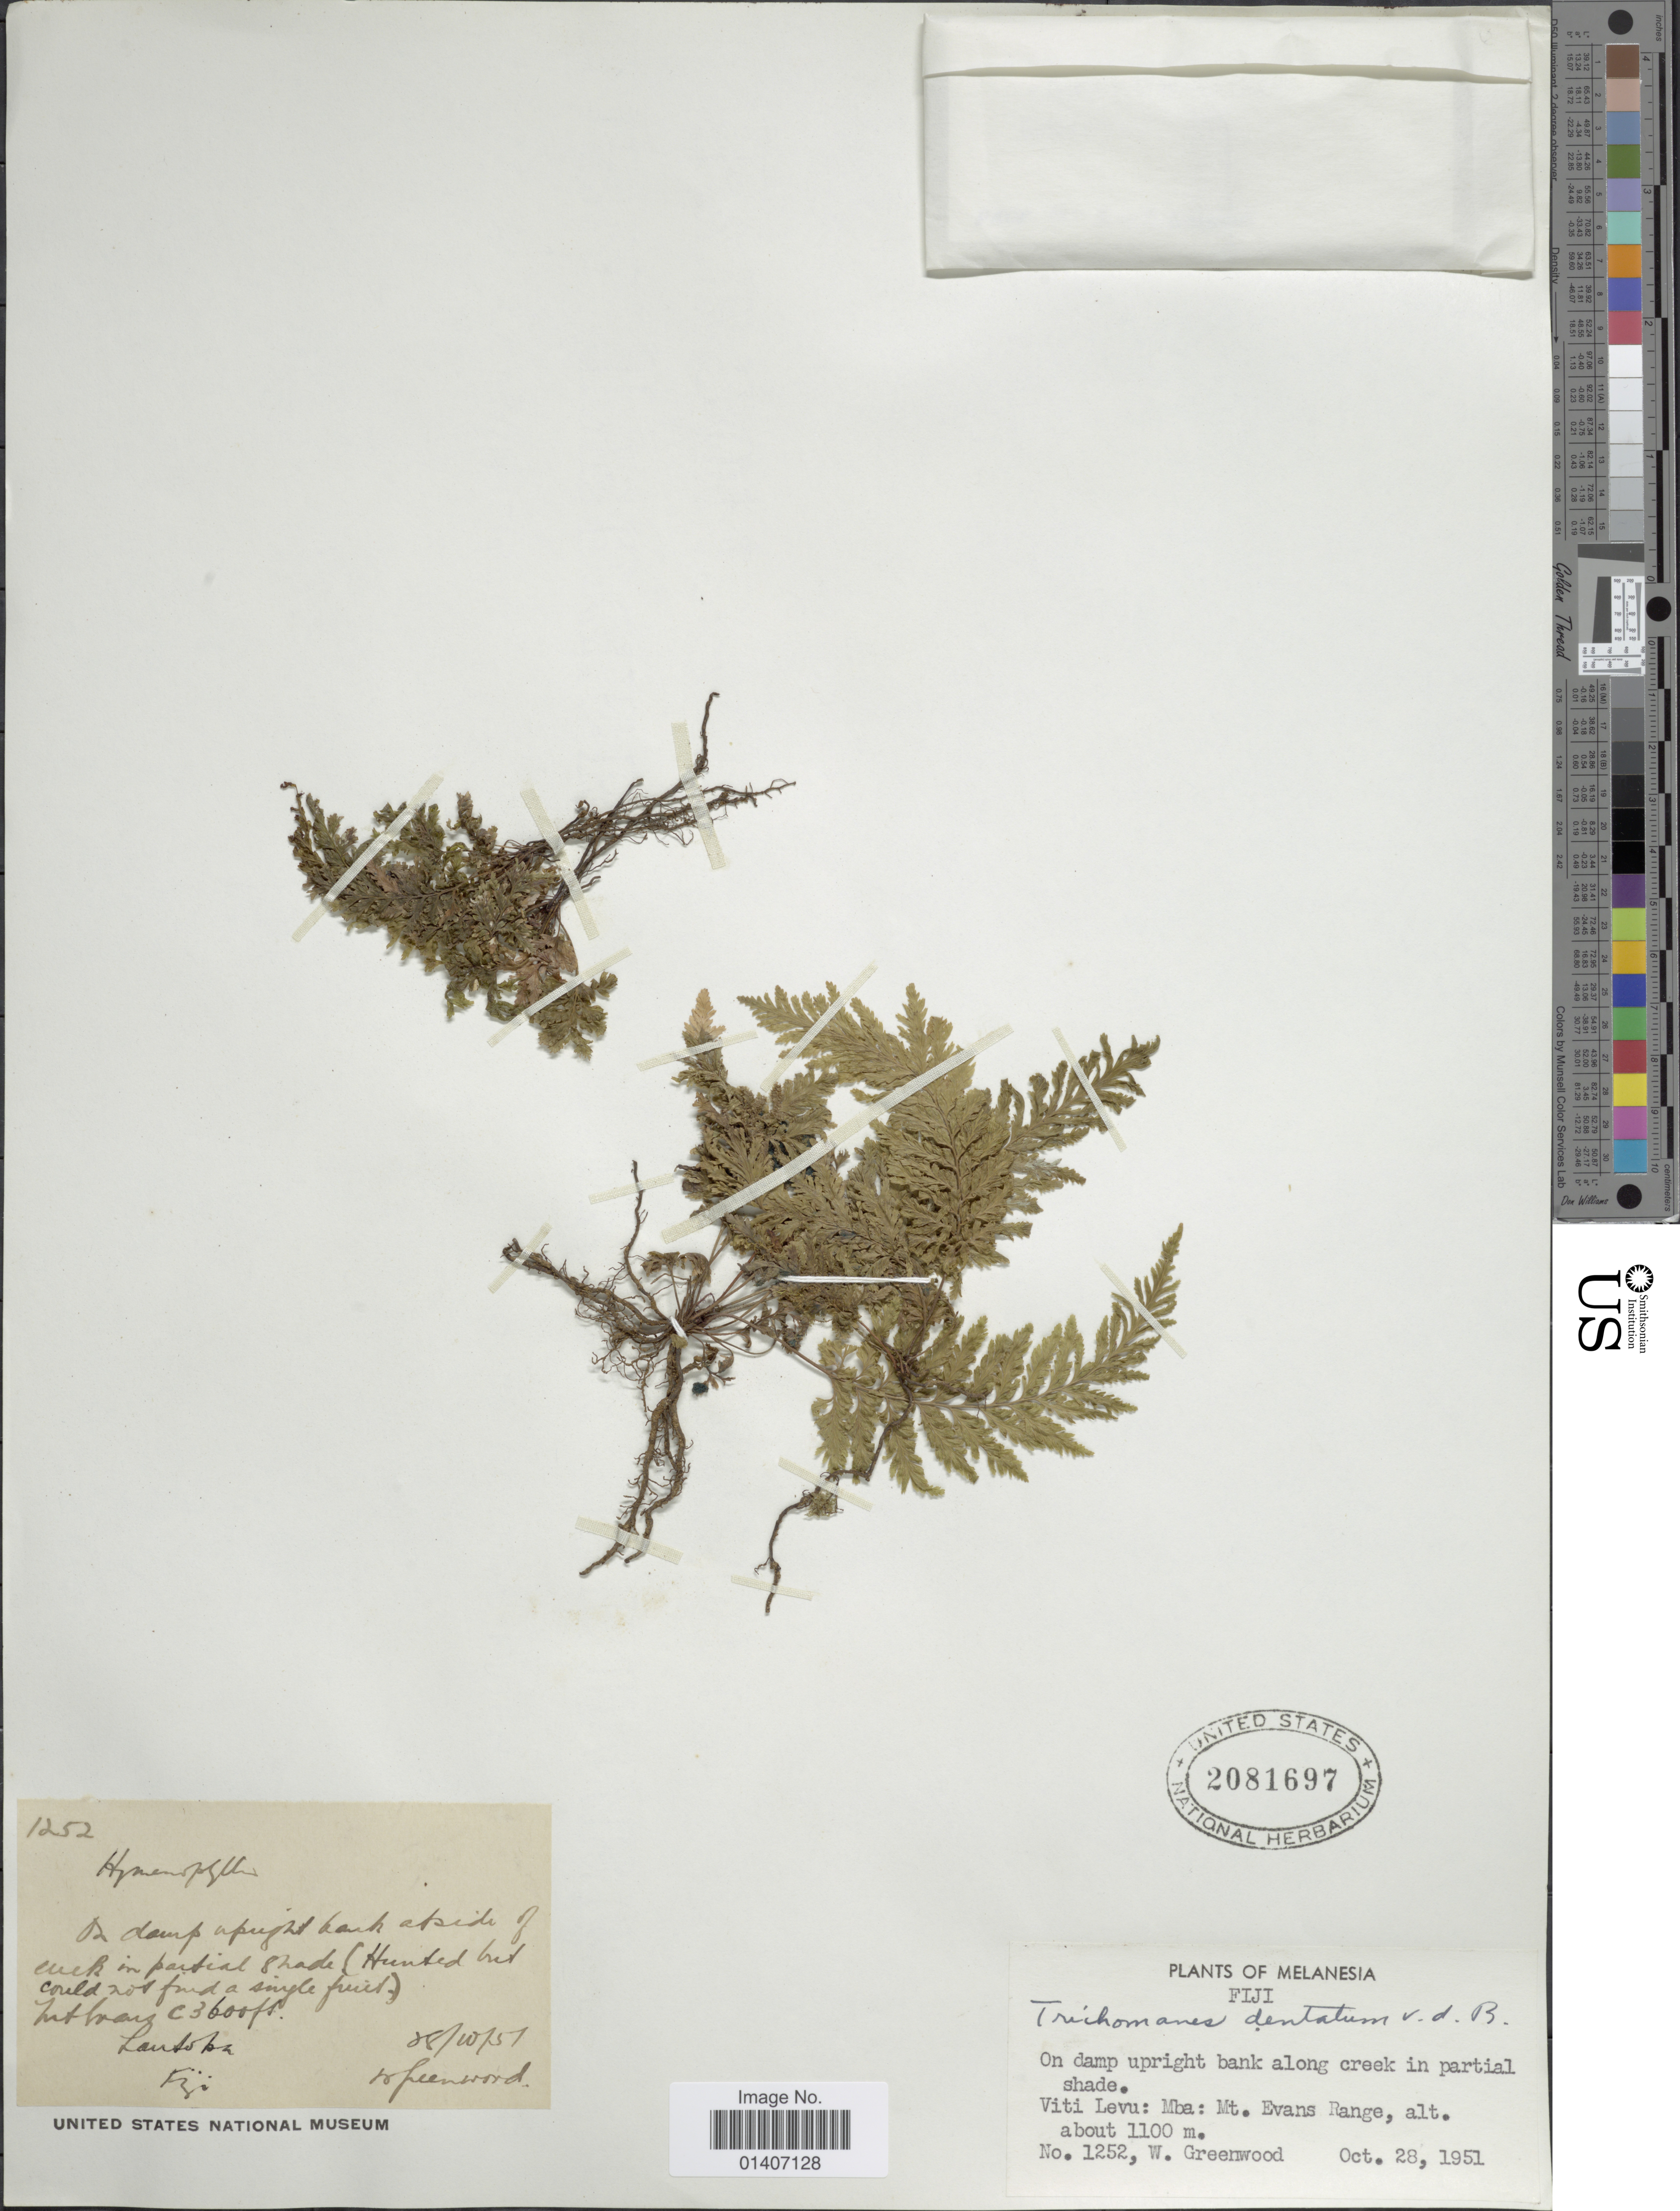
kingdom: Plantae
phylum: Tracheophyta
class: Polypodiopsida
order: Hymenophyllales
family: Hymenophyllaceae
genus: Abrodictyum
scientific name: Abrodictyum dentatum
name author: (Bosch) Ebihara & K. Iwats.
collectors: W. Greenwood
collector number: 1252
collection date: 1951-10-28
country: Fiji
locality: Melanesia, Fiji, on damp upright bank along creek in partial shade, Viti levu: Mba: Mt. Evans Range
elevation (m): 1100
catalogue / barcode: US 2081697